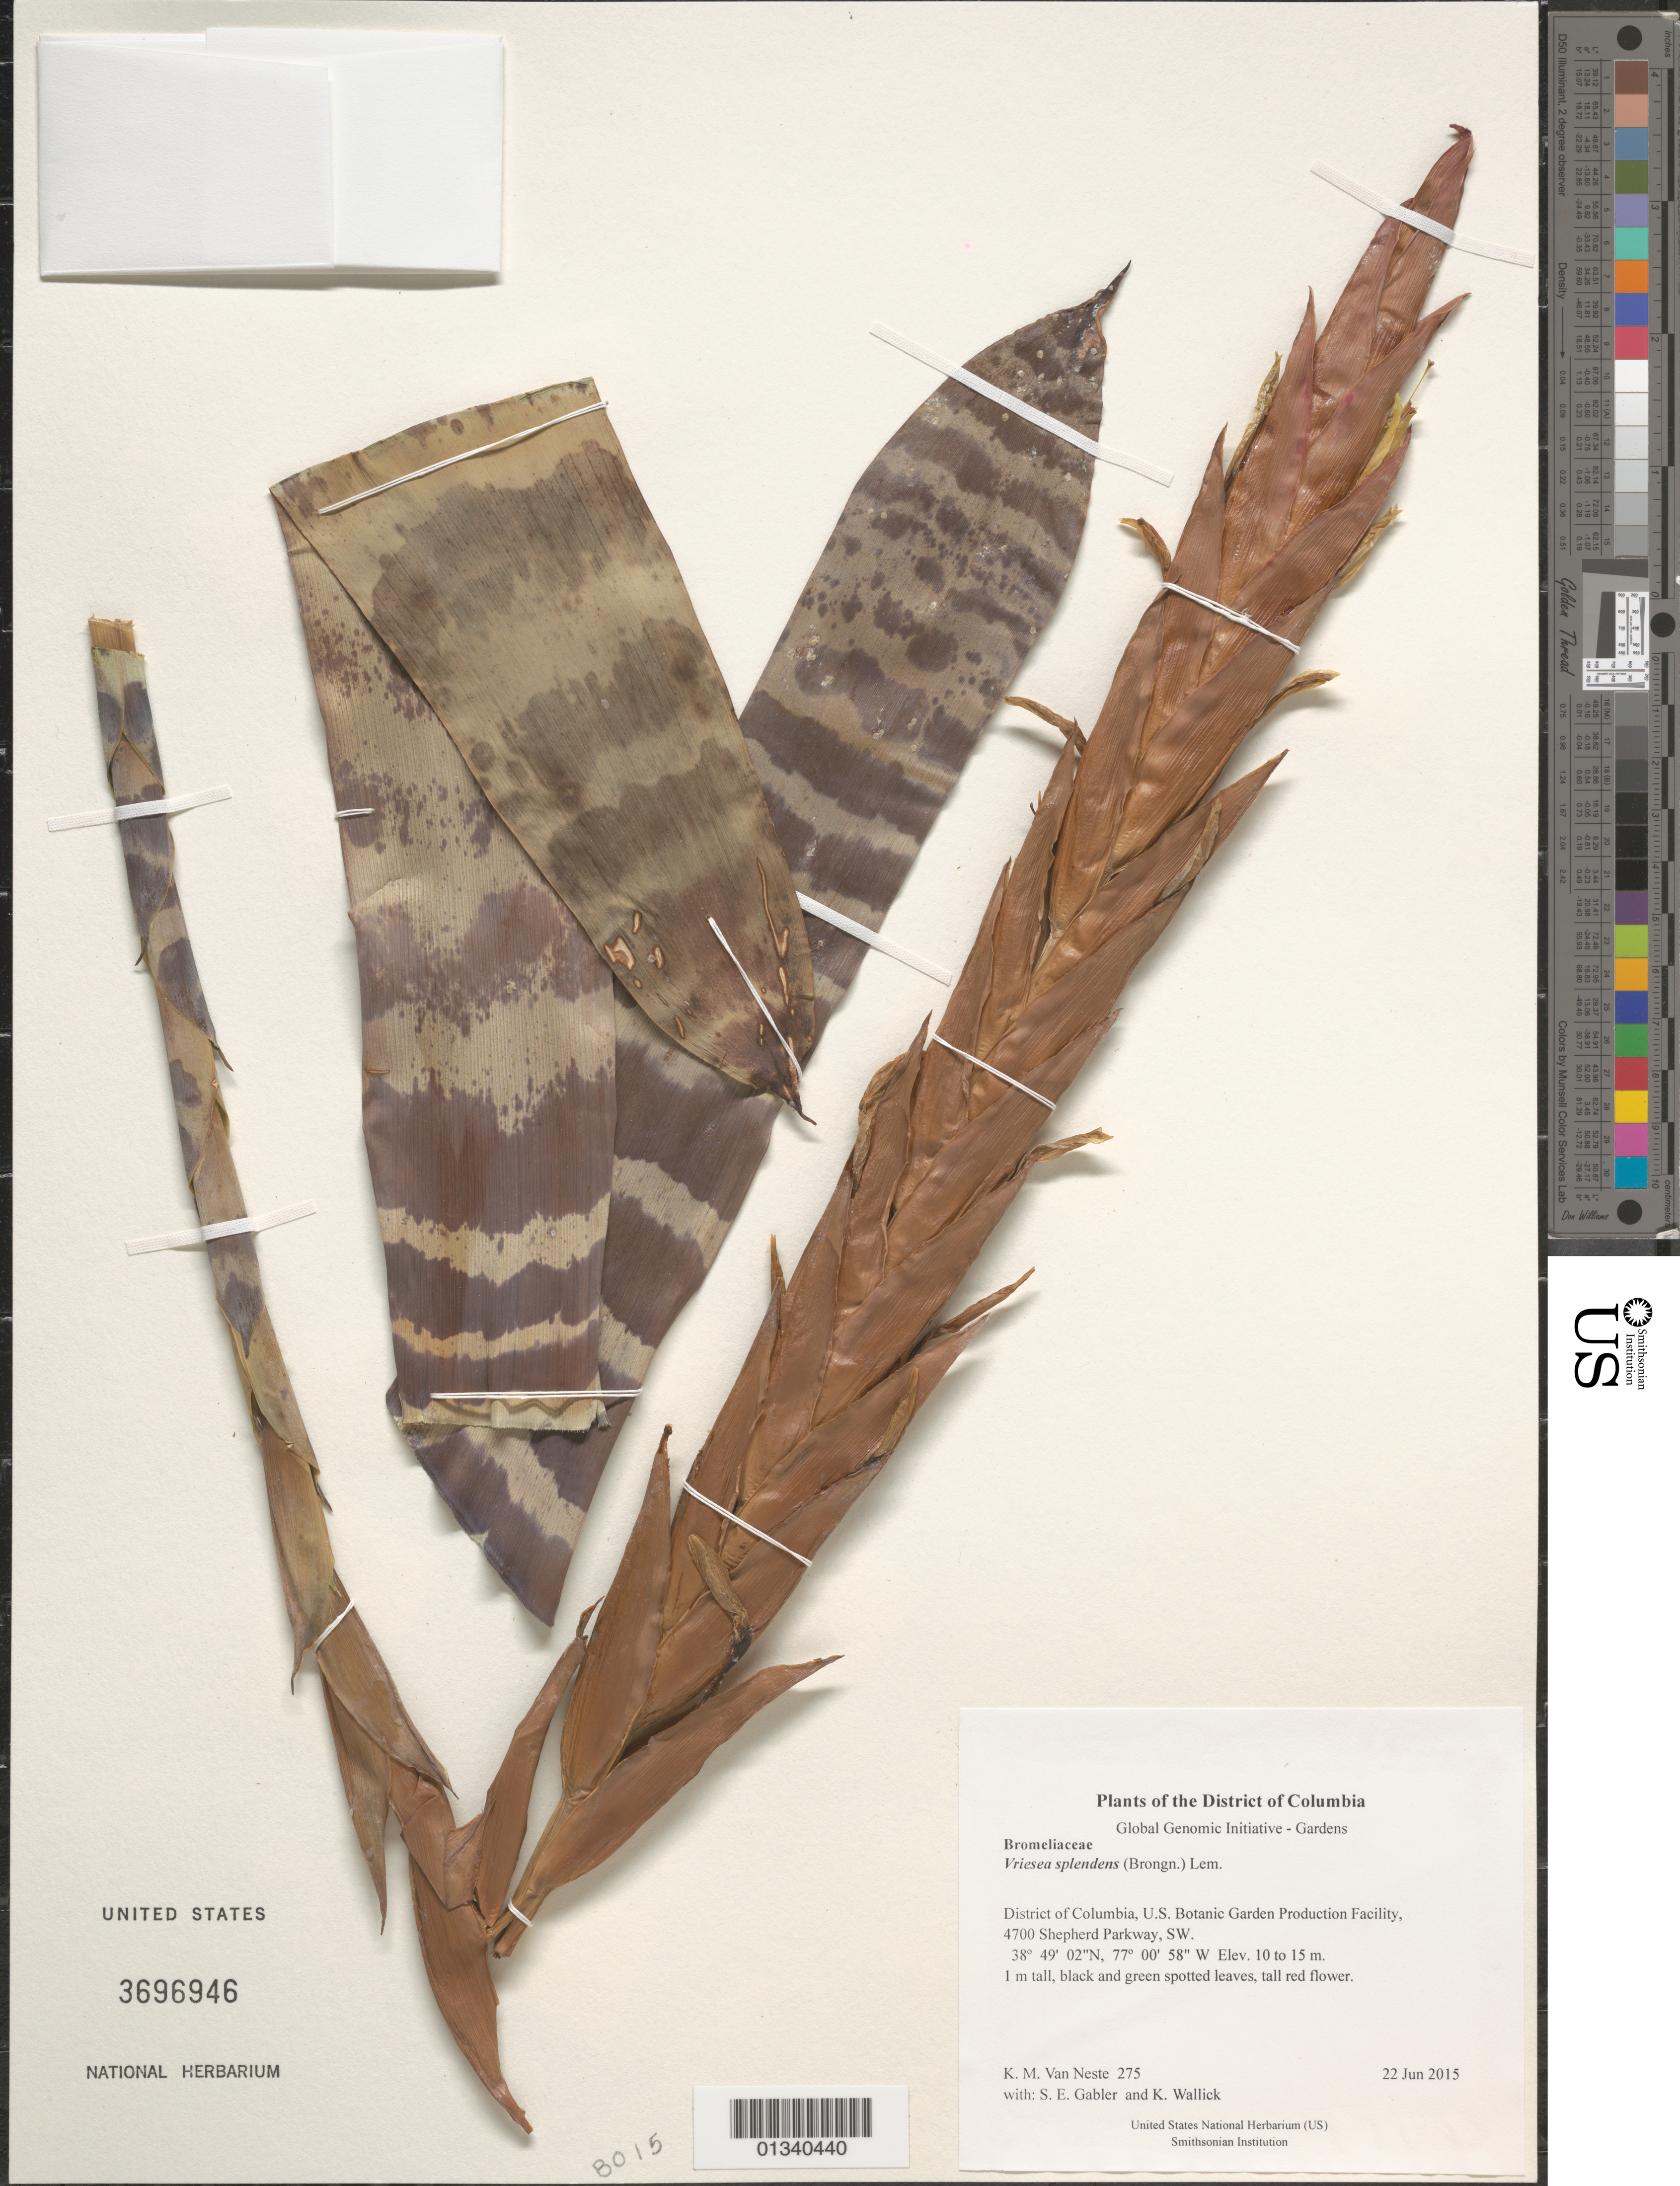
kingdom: Plantae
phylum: Tracheophyta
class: Liliopsida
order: Poales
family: Bromeliaceae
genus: Vriesea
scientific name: Vriesea splendens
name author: (Brongn.) Lem.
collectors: K. M. Van Neste, S. E. Gabler & K. Wallick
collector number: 275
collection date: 2015-06-22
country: United States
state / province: District of Columbia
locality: U.S. Botanic Garden Production Facility, 4700 Shepherd Parkway, SW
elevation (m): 10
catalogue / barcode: US 3696946